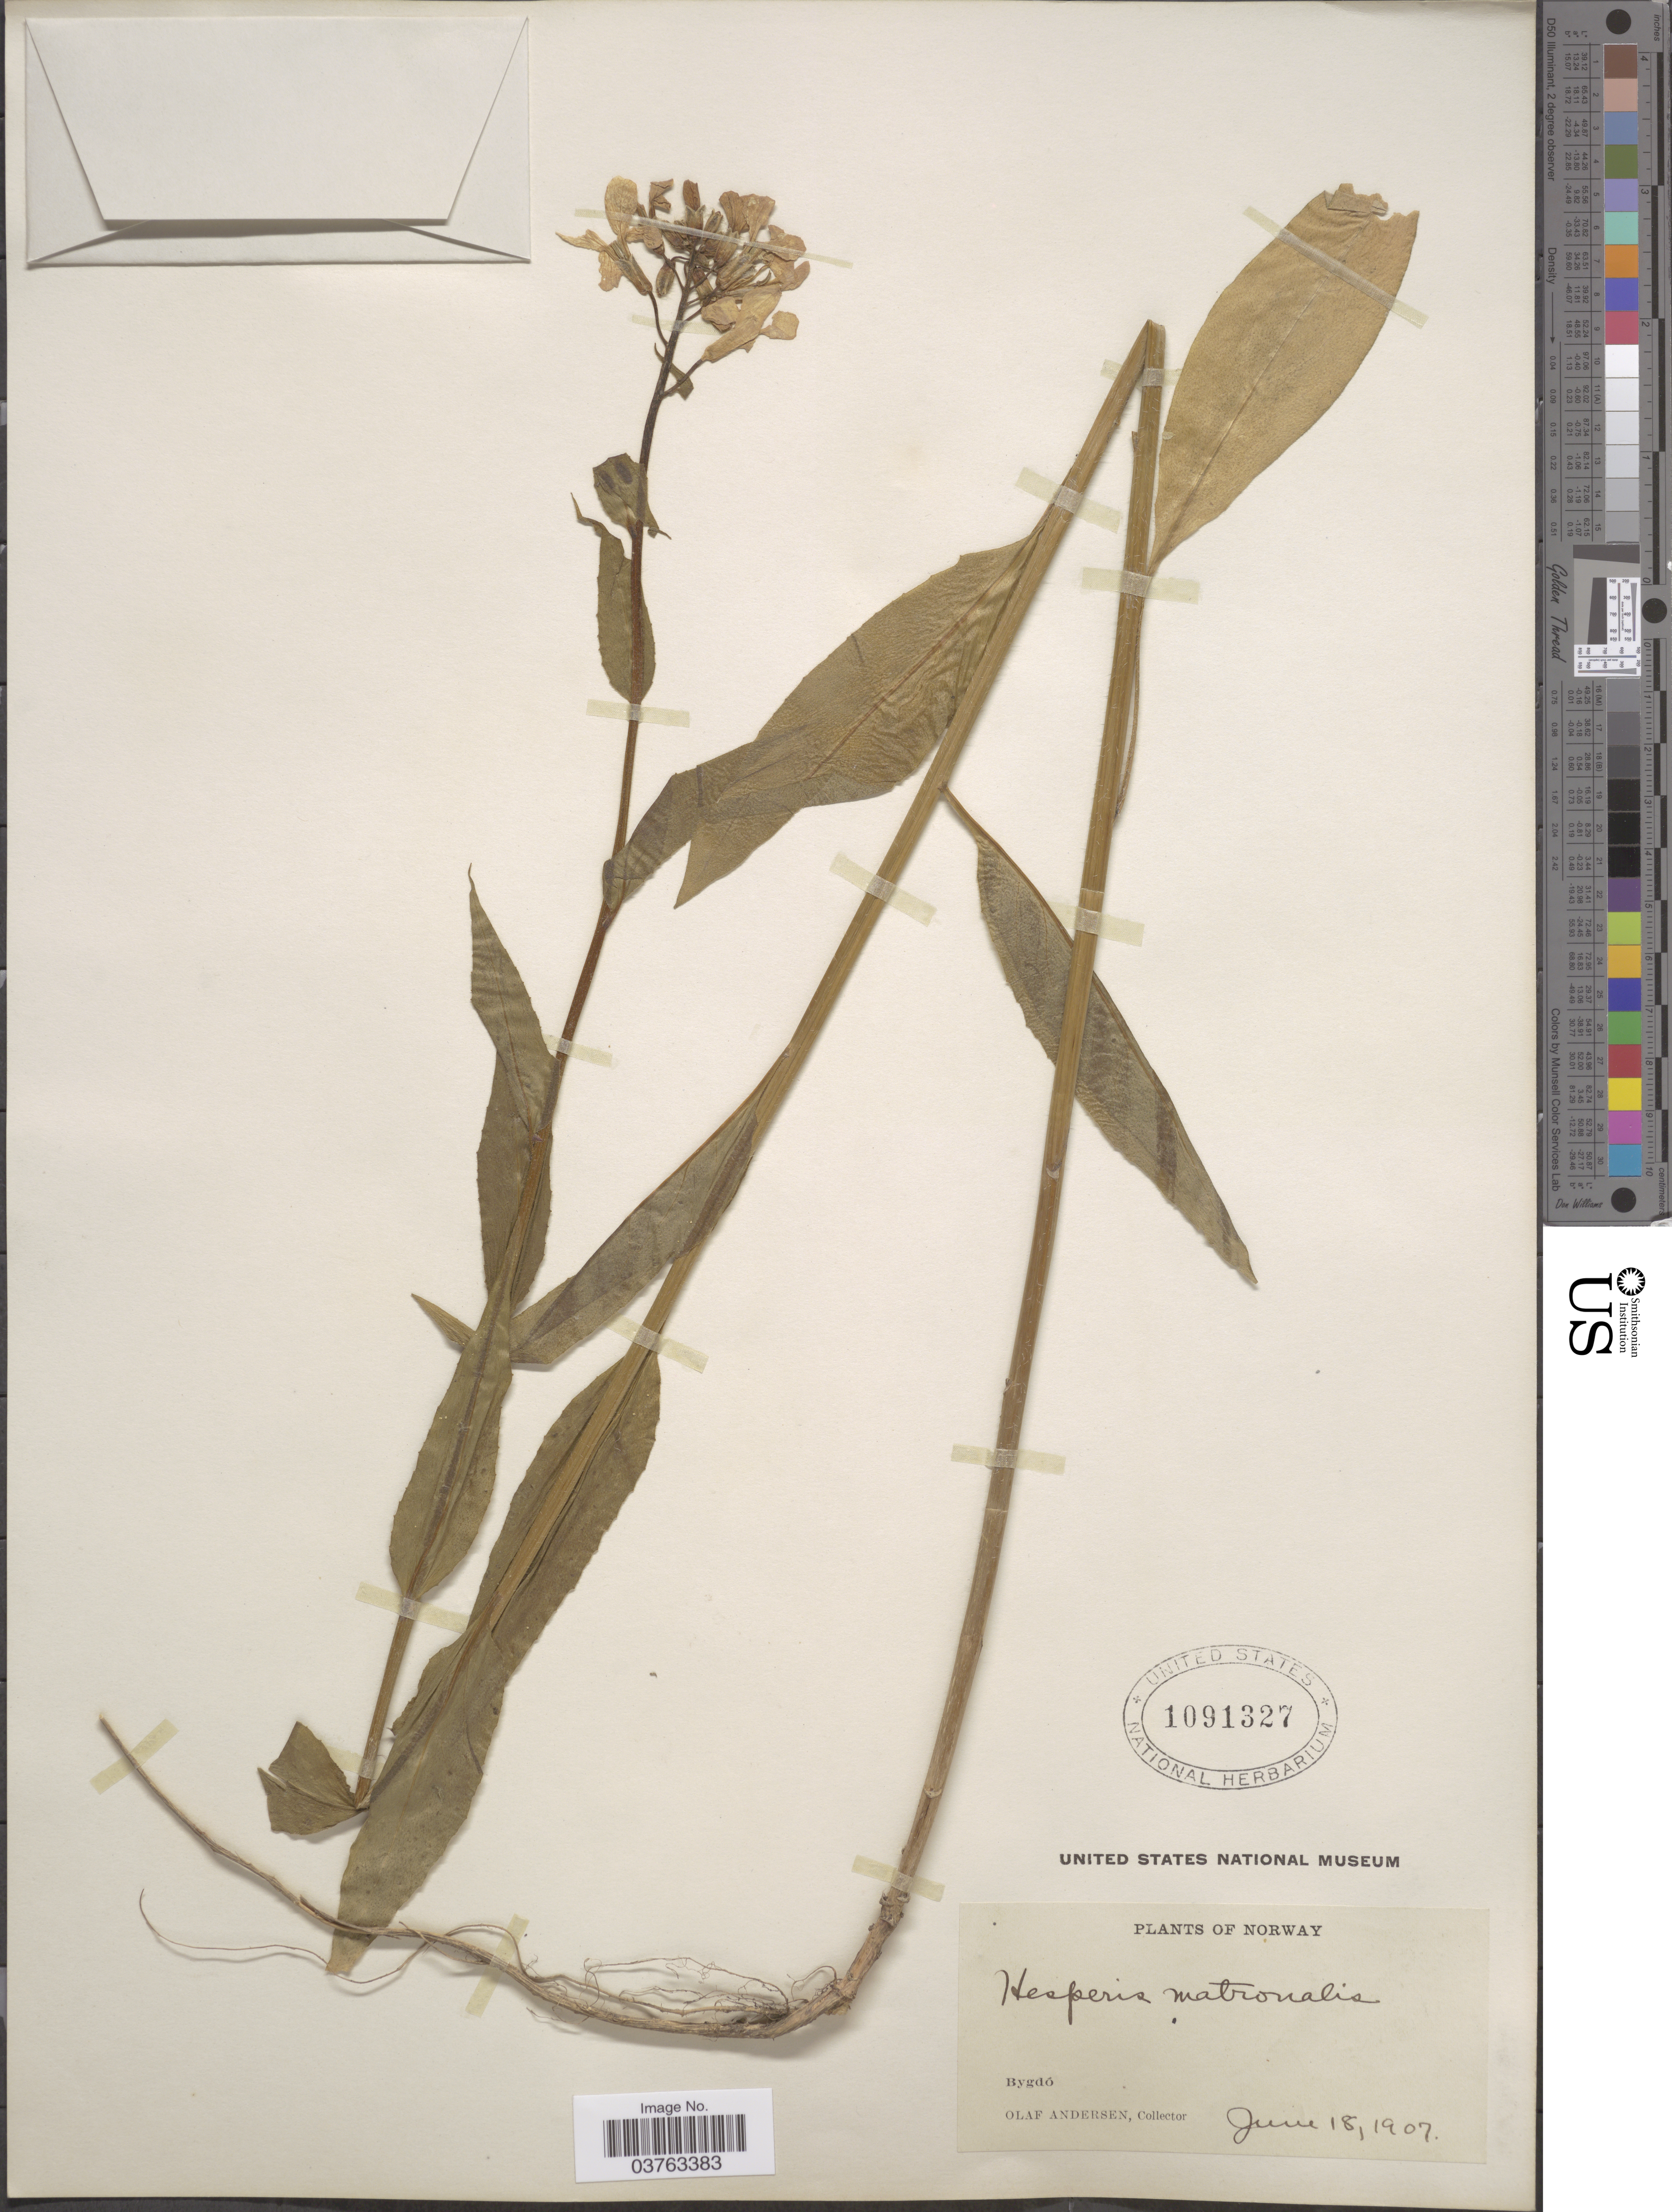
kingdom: Plantae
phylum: Tracheophyta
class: Magnoliopsida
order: Brassicales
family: Brassicaceae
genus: Hesperis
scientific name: Hesperis matronalis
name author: L.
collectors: O. Andersen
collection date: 1907-06-18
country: Norway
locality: Bygdó.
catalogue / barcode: US 1091327